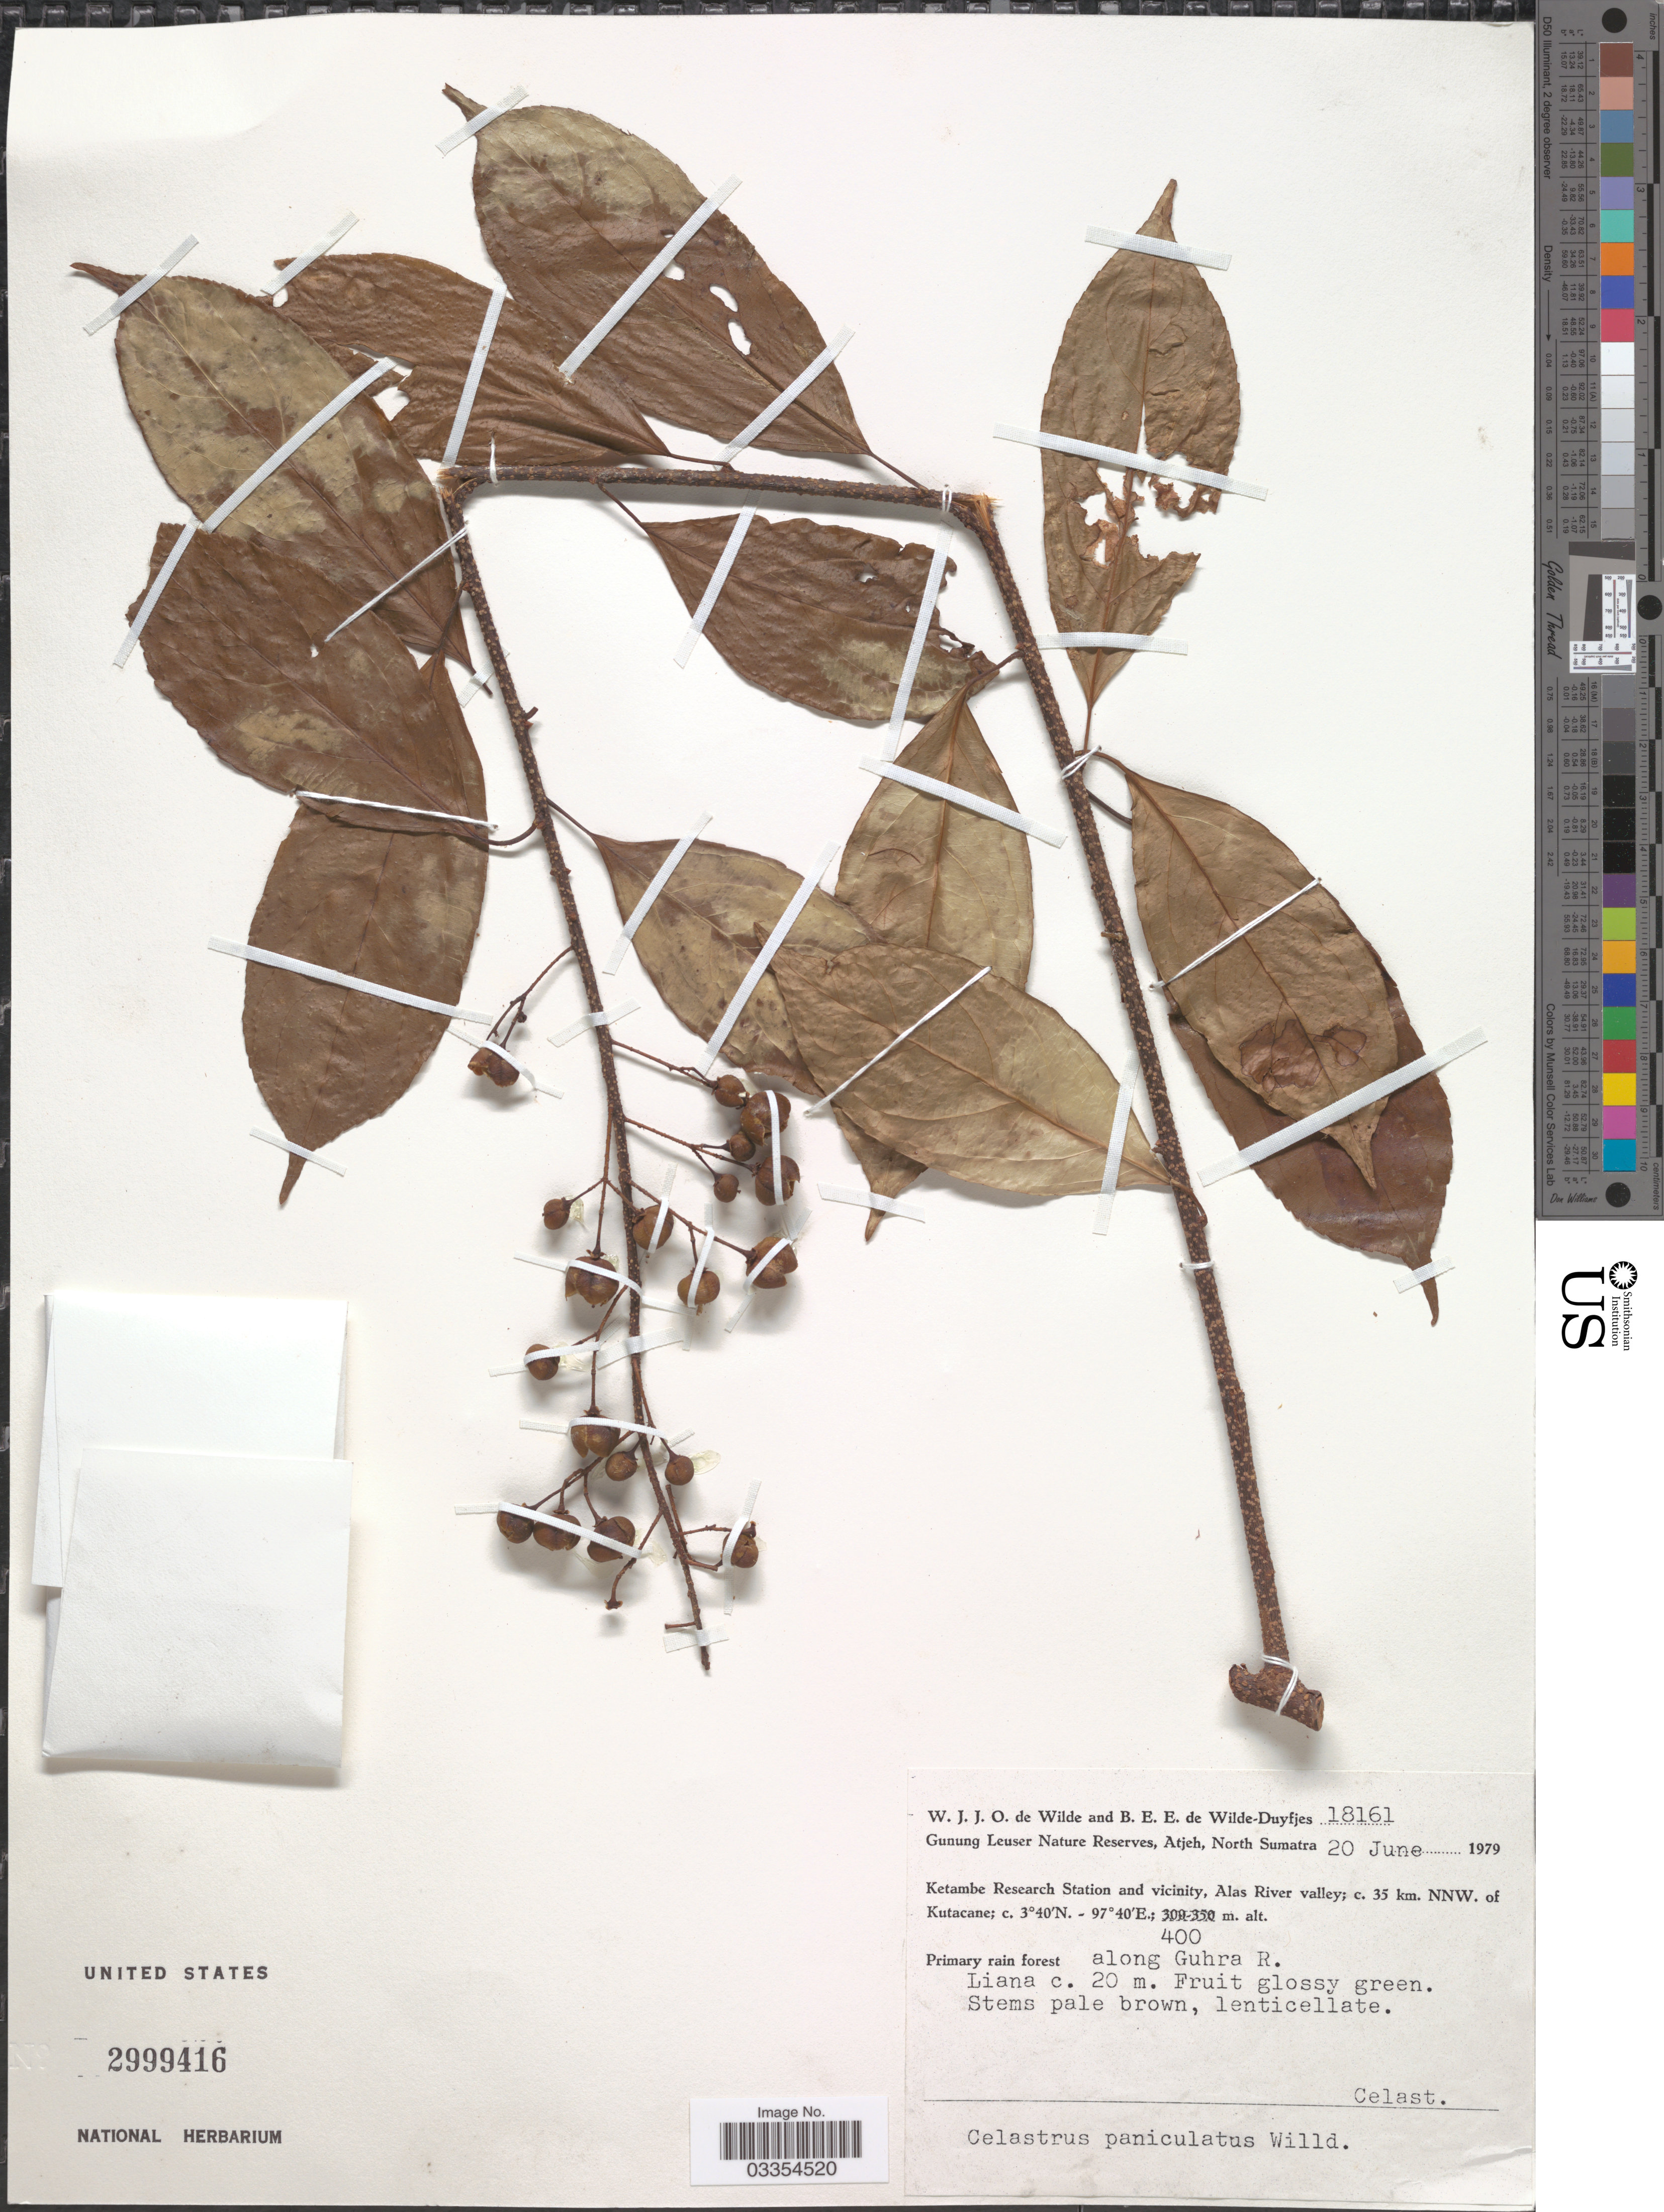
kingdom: Plantae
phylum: Tracheophyta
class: Magnoliopsida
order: Celastrales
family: Celastraceae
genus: Celastrus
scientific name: Celastrus paniculatus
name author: Willd.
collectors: W. J. de Wilde & B. E. de Wilde-Duyfjes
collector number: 18161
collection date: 1979-06-20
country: Indonesia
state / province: Sumatra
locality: Gunung Leuser Nature Reserve, Atjeh, North Sumatra ,Ketambe Research Station and vicinity, Alas River valley; c. 35 km. NNW. of Kutacane, along Guhra R.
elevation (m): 400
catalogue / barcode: US 2999416